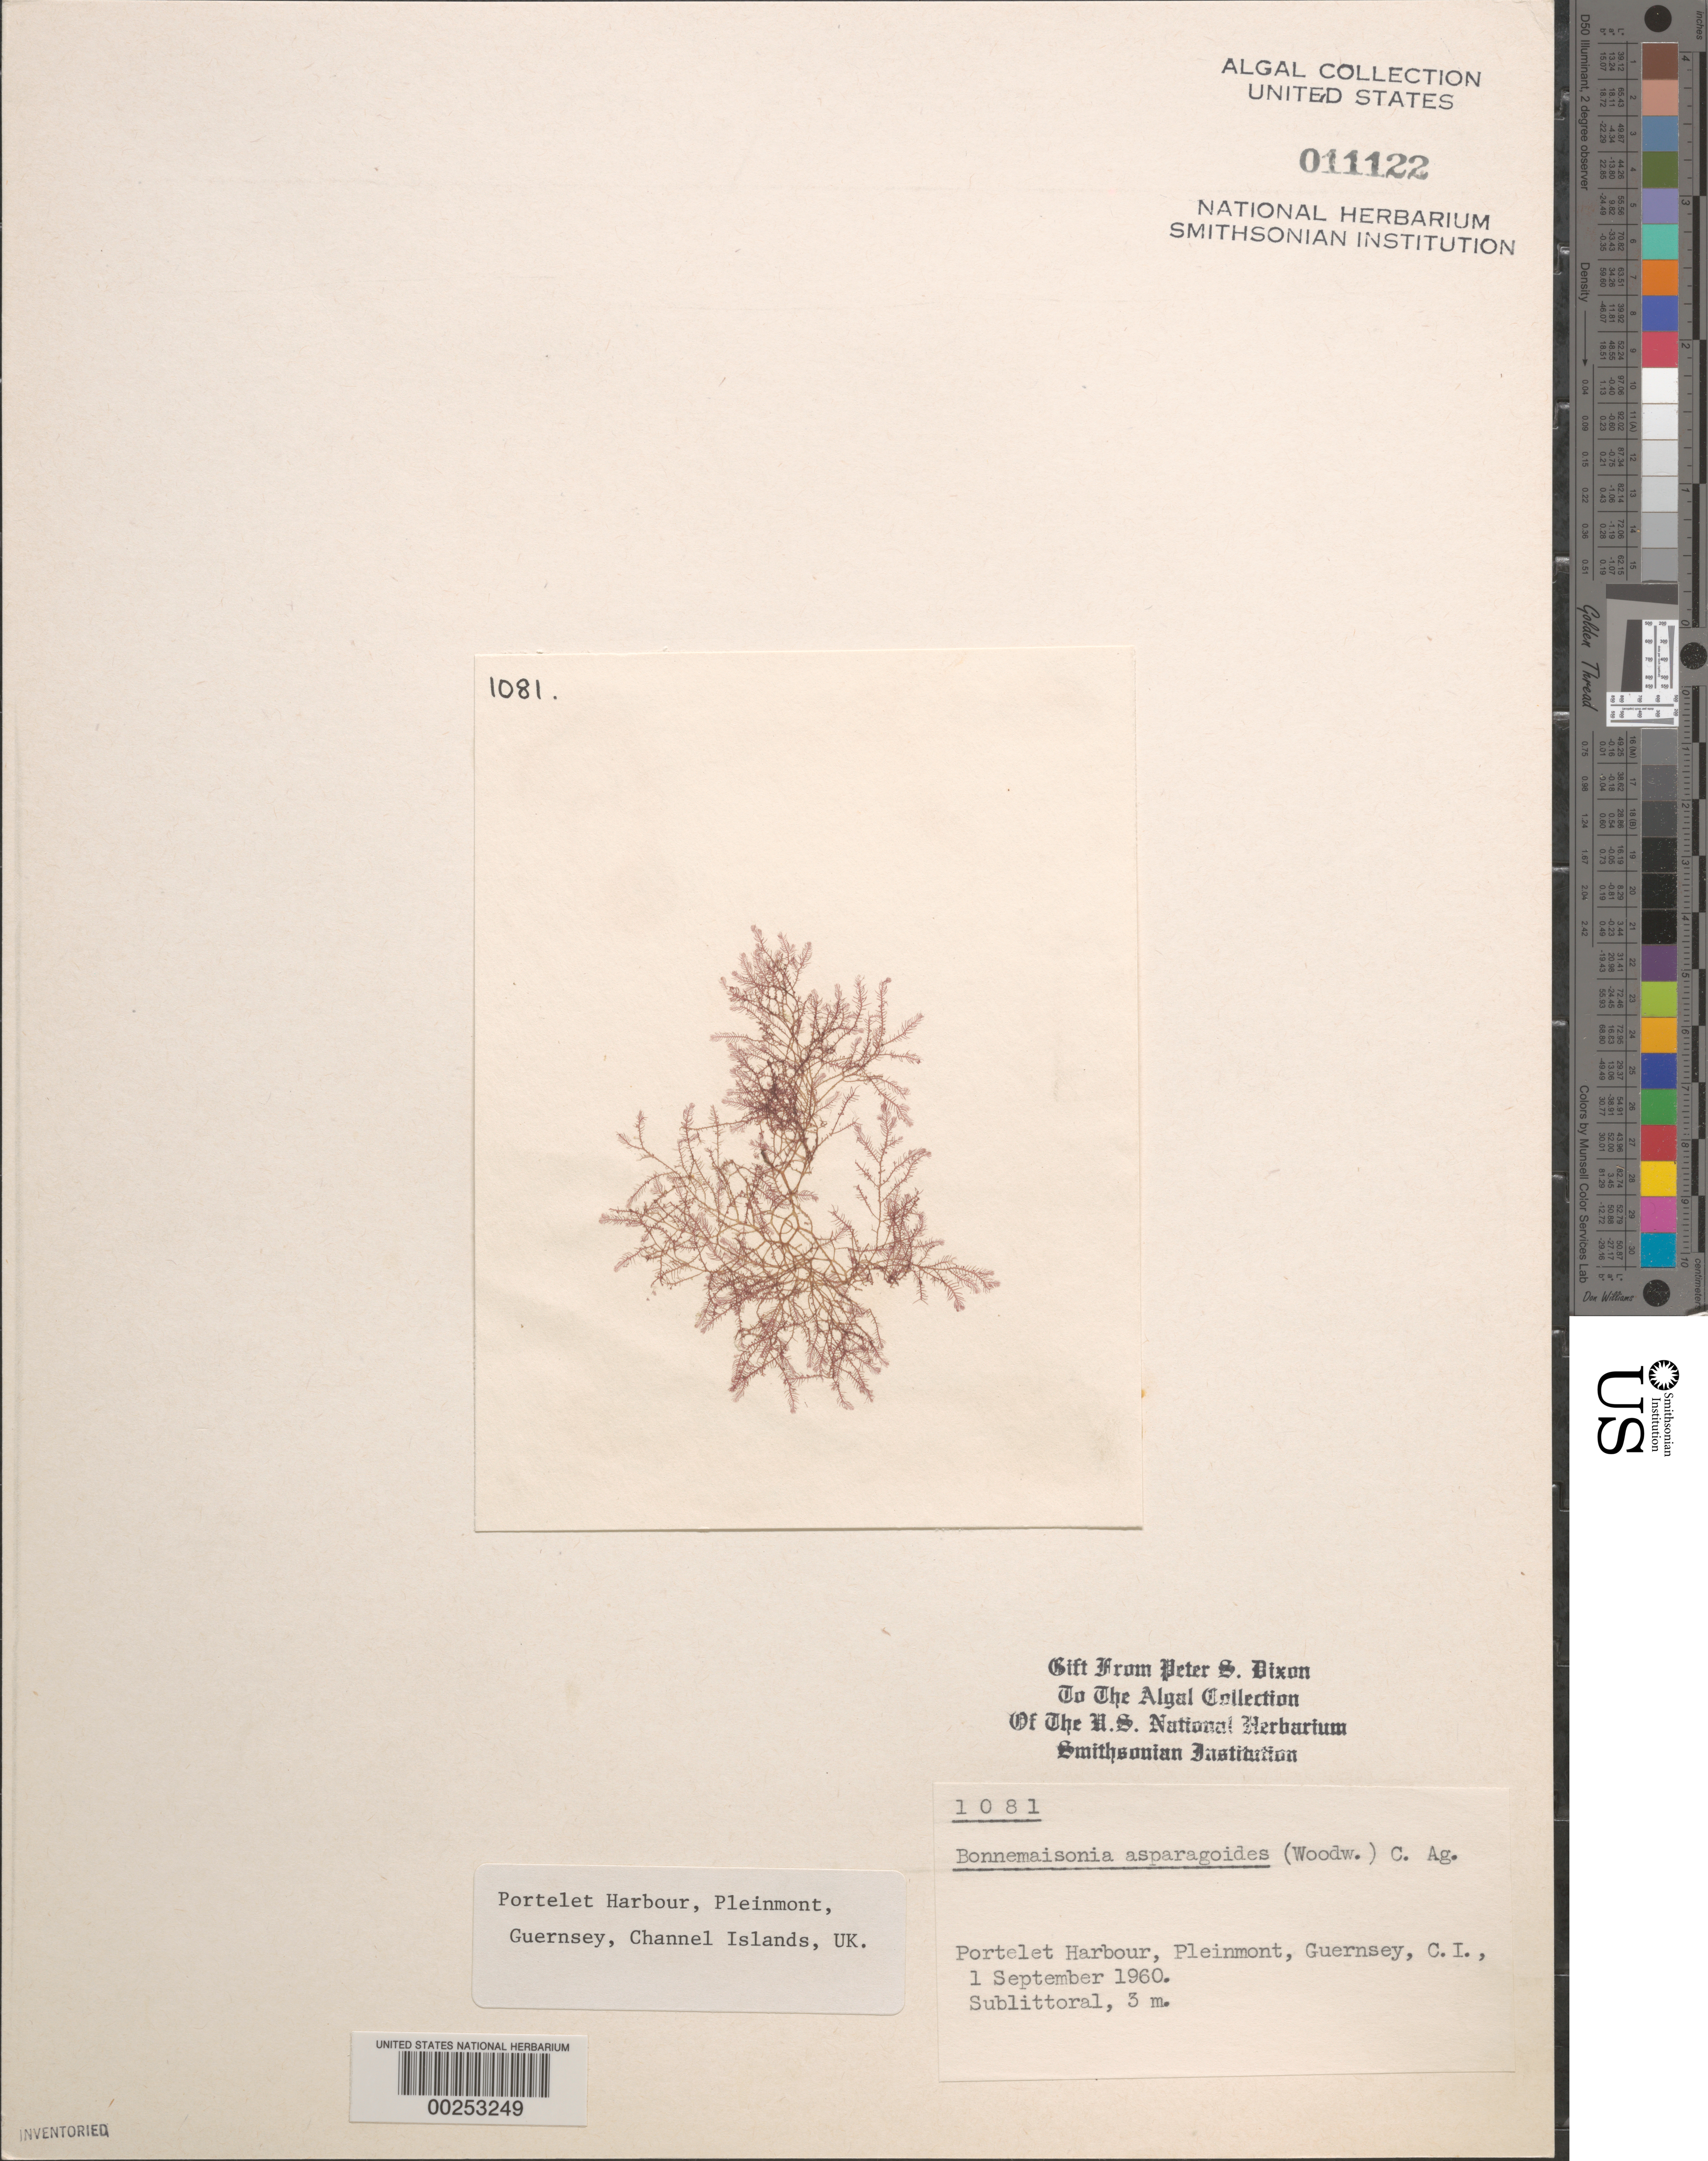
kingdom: Plantae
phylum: Rhodophyta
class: Florideophyceae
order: Bonnemaisoniales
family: Bonnemaisoniaceae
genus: Bonnemaisonia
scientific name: Bonnemaisonia asparagoides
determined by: Dixon, P. S.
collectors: P. S. Dixon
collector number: PSD 1081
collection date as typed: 01 Sep 1960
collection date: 1960-09-01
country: United Kingdom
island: Guernsey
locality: Portelet Harbor, Pleinmont. Bailiwick of Guernsey.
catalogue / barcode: US 11122